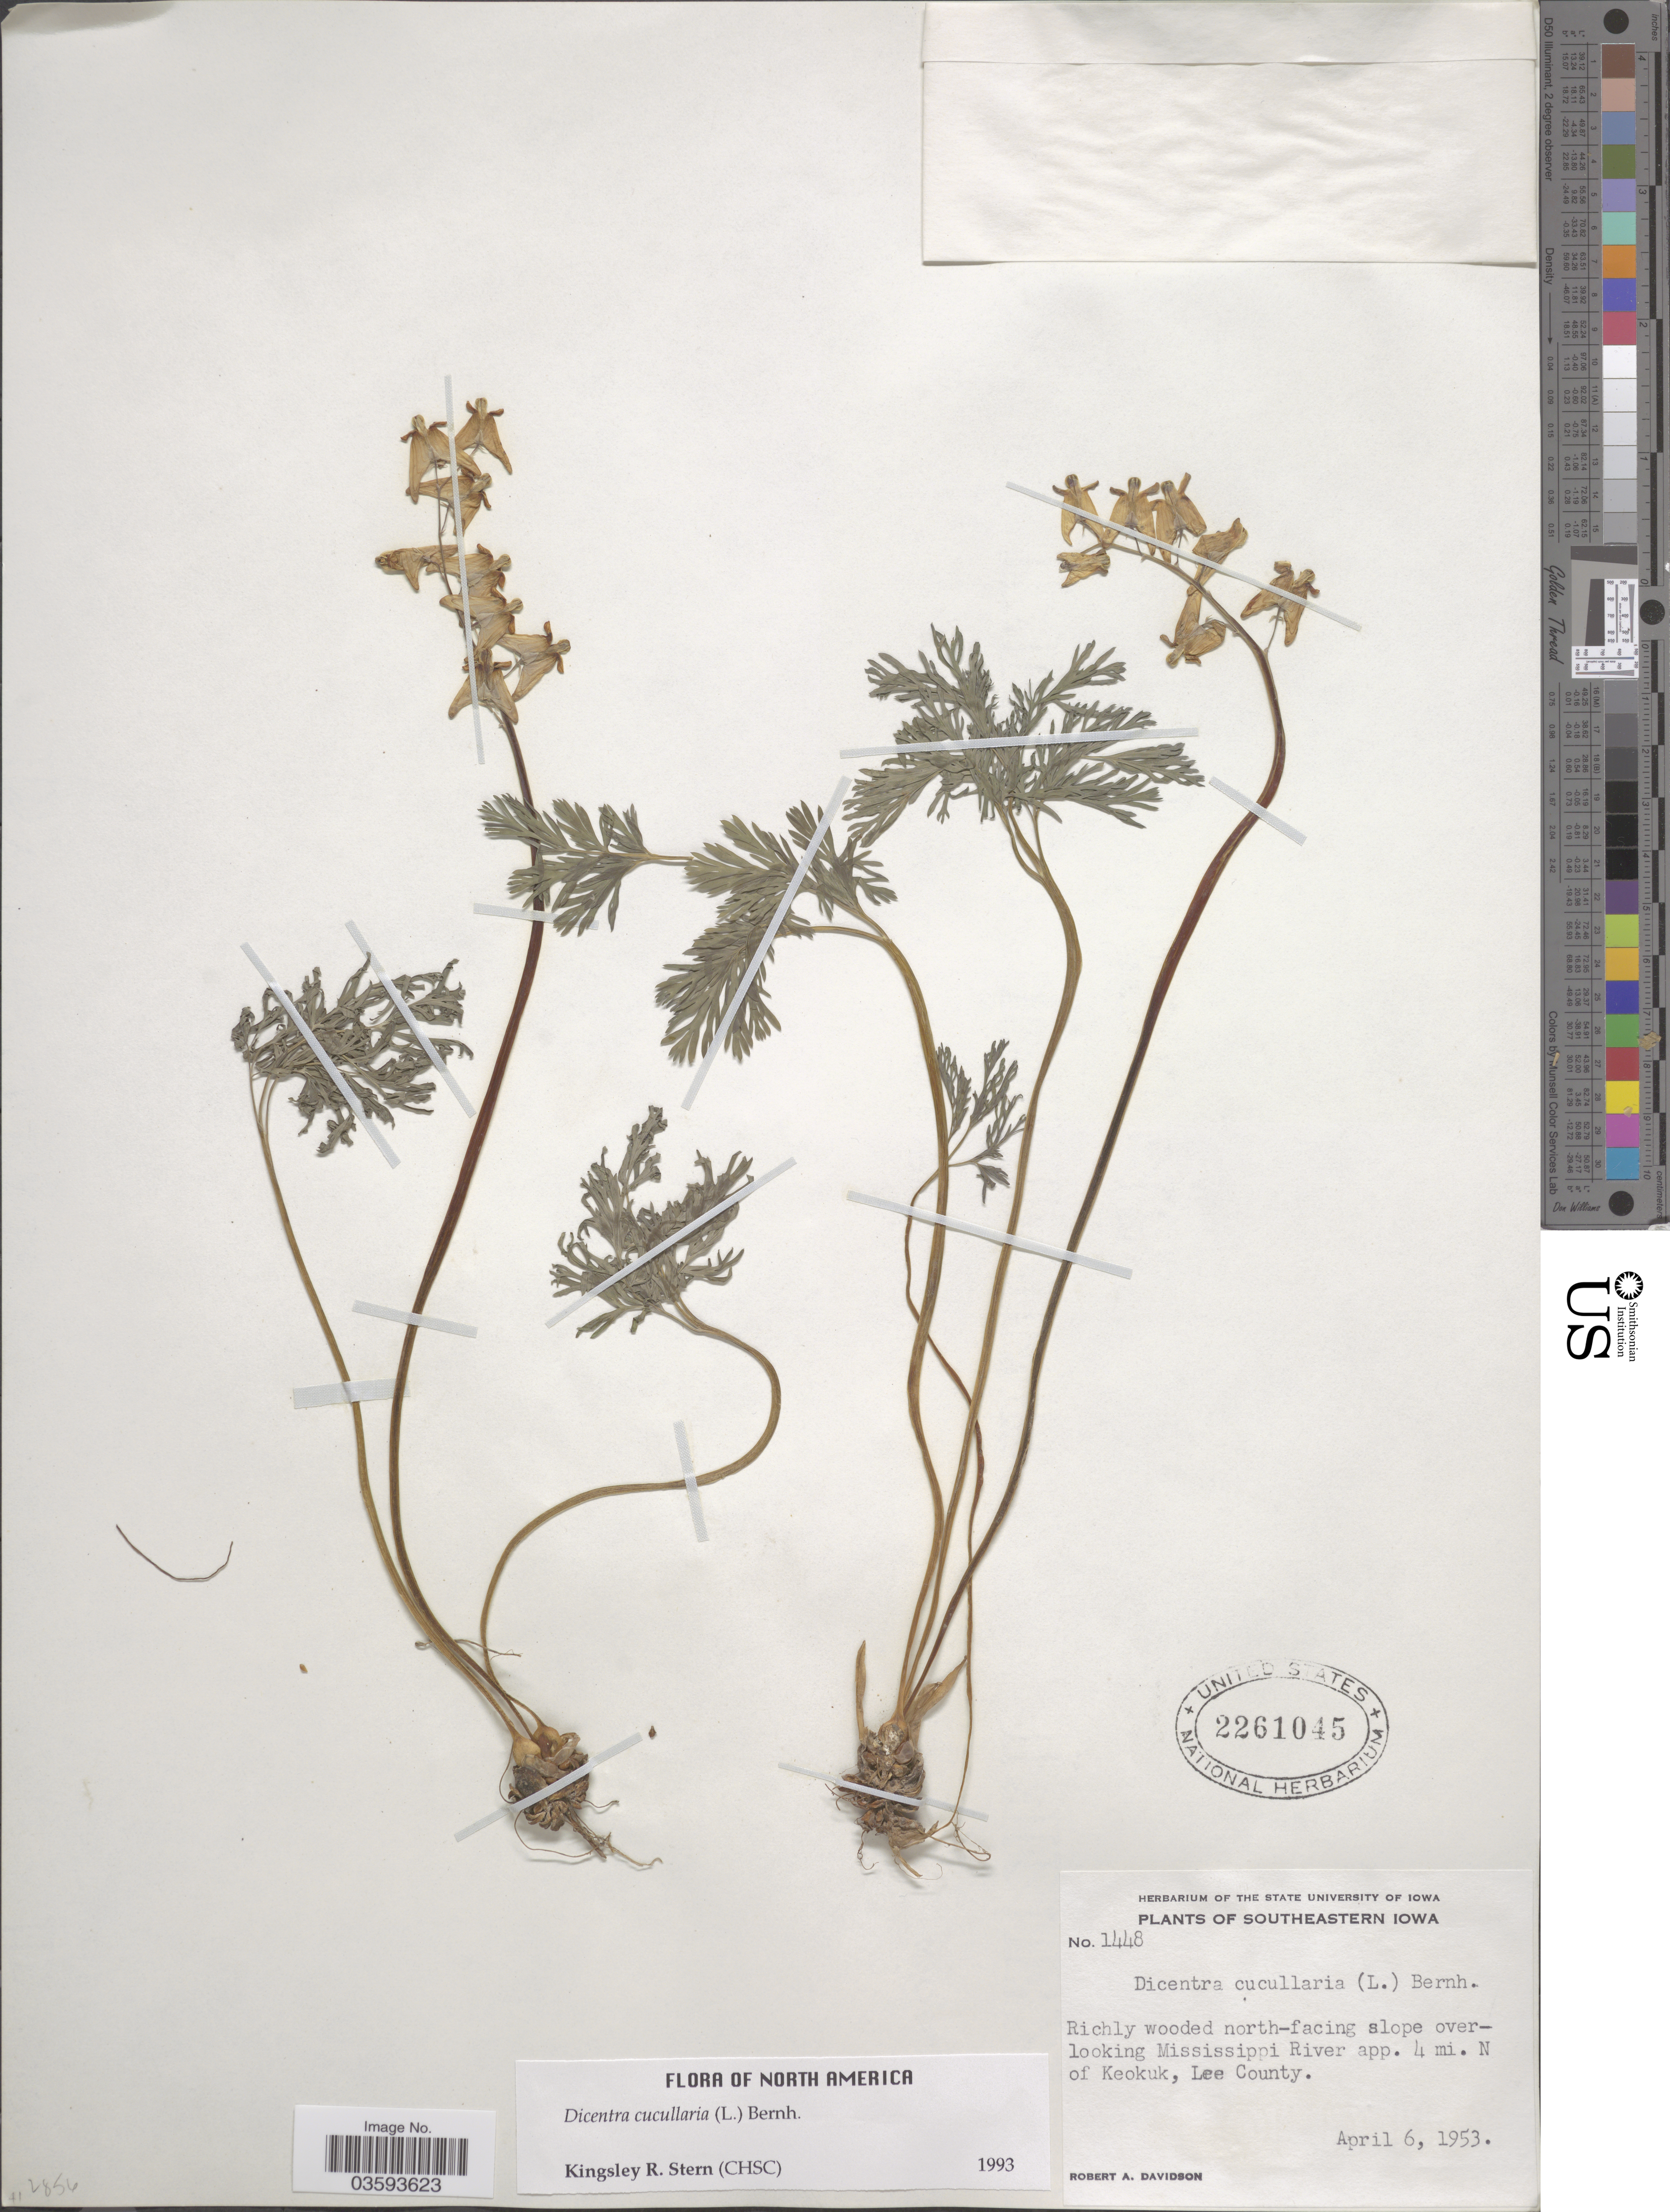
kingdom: Plantae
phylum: Tracheophyta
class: Magnoliopsida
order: Ranunculales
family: Papaveraceae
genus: Dicentra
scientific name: Dicentra cucullaria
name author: (L.) Bernh.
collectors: R. A. Davidson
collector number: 1448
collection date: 1953-04-06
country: United States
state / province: Iowa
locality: Southeastern Iowa. Richly wooded north-facing slope overlooking Mississippi River app. 4 mi. N of Keokuk, Lee County.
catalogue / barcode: US 2261045